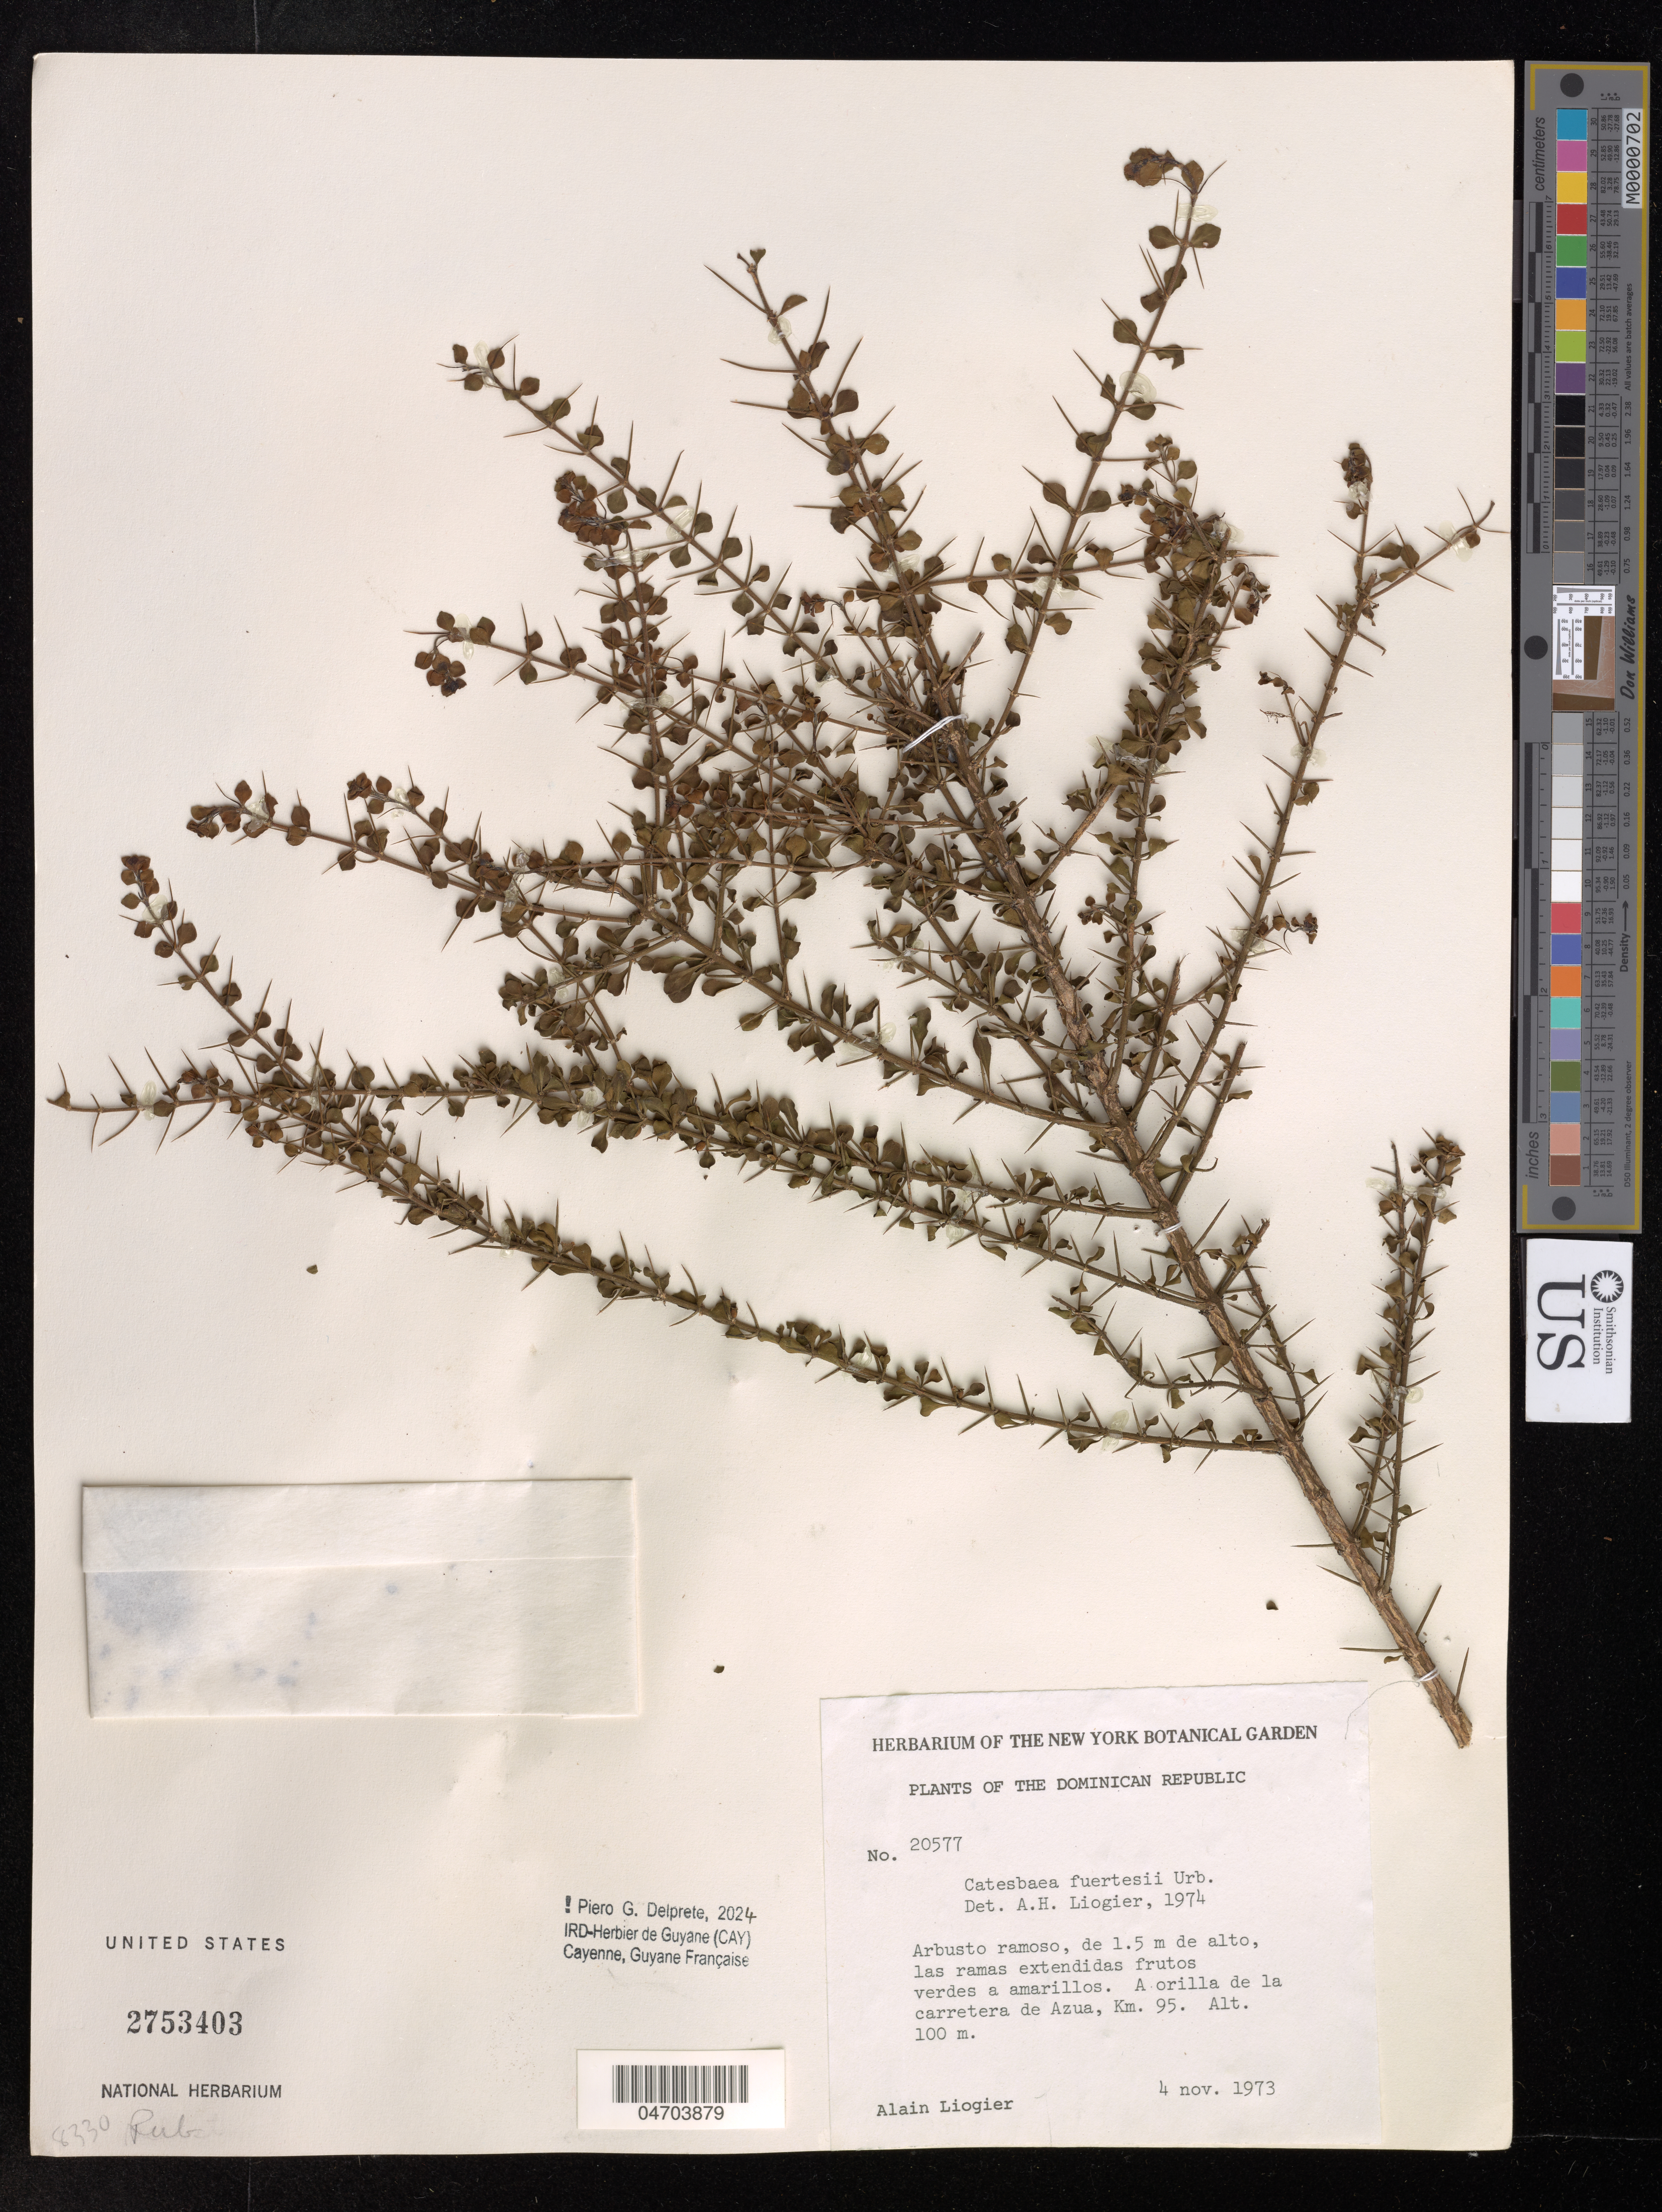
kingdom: Plantae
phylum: Tracheophyta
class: Magnoliopsida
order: Gentianales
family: Rubiaceae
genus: Catesbaea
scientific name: Catesbaea fuertesii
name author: Urb.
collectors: A. Liogier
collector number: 20577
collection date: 1973-11-04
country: Dominican Republic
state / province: Azua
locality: Km. 95.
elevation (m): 100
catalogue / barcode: US 275303